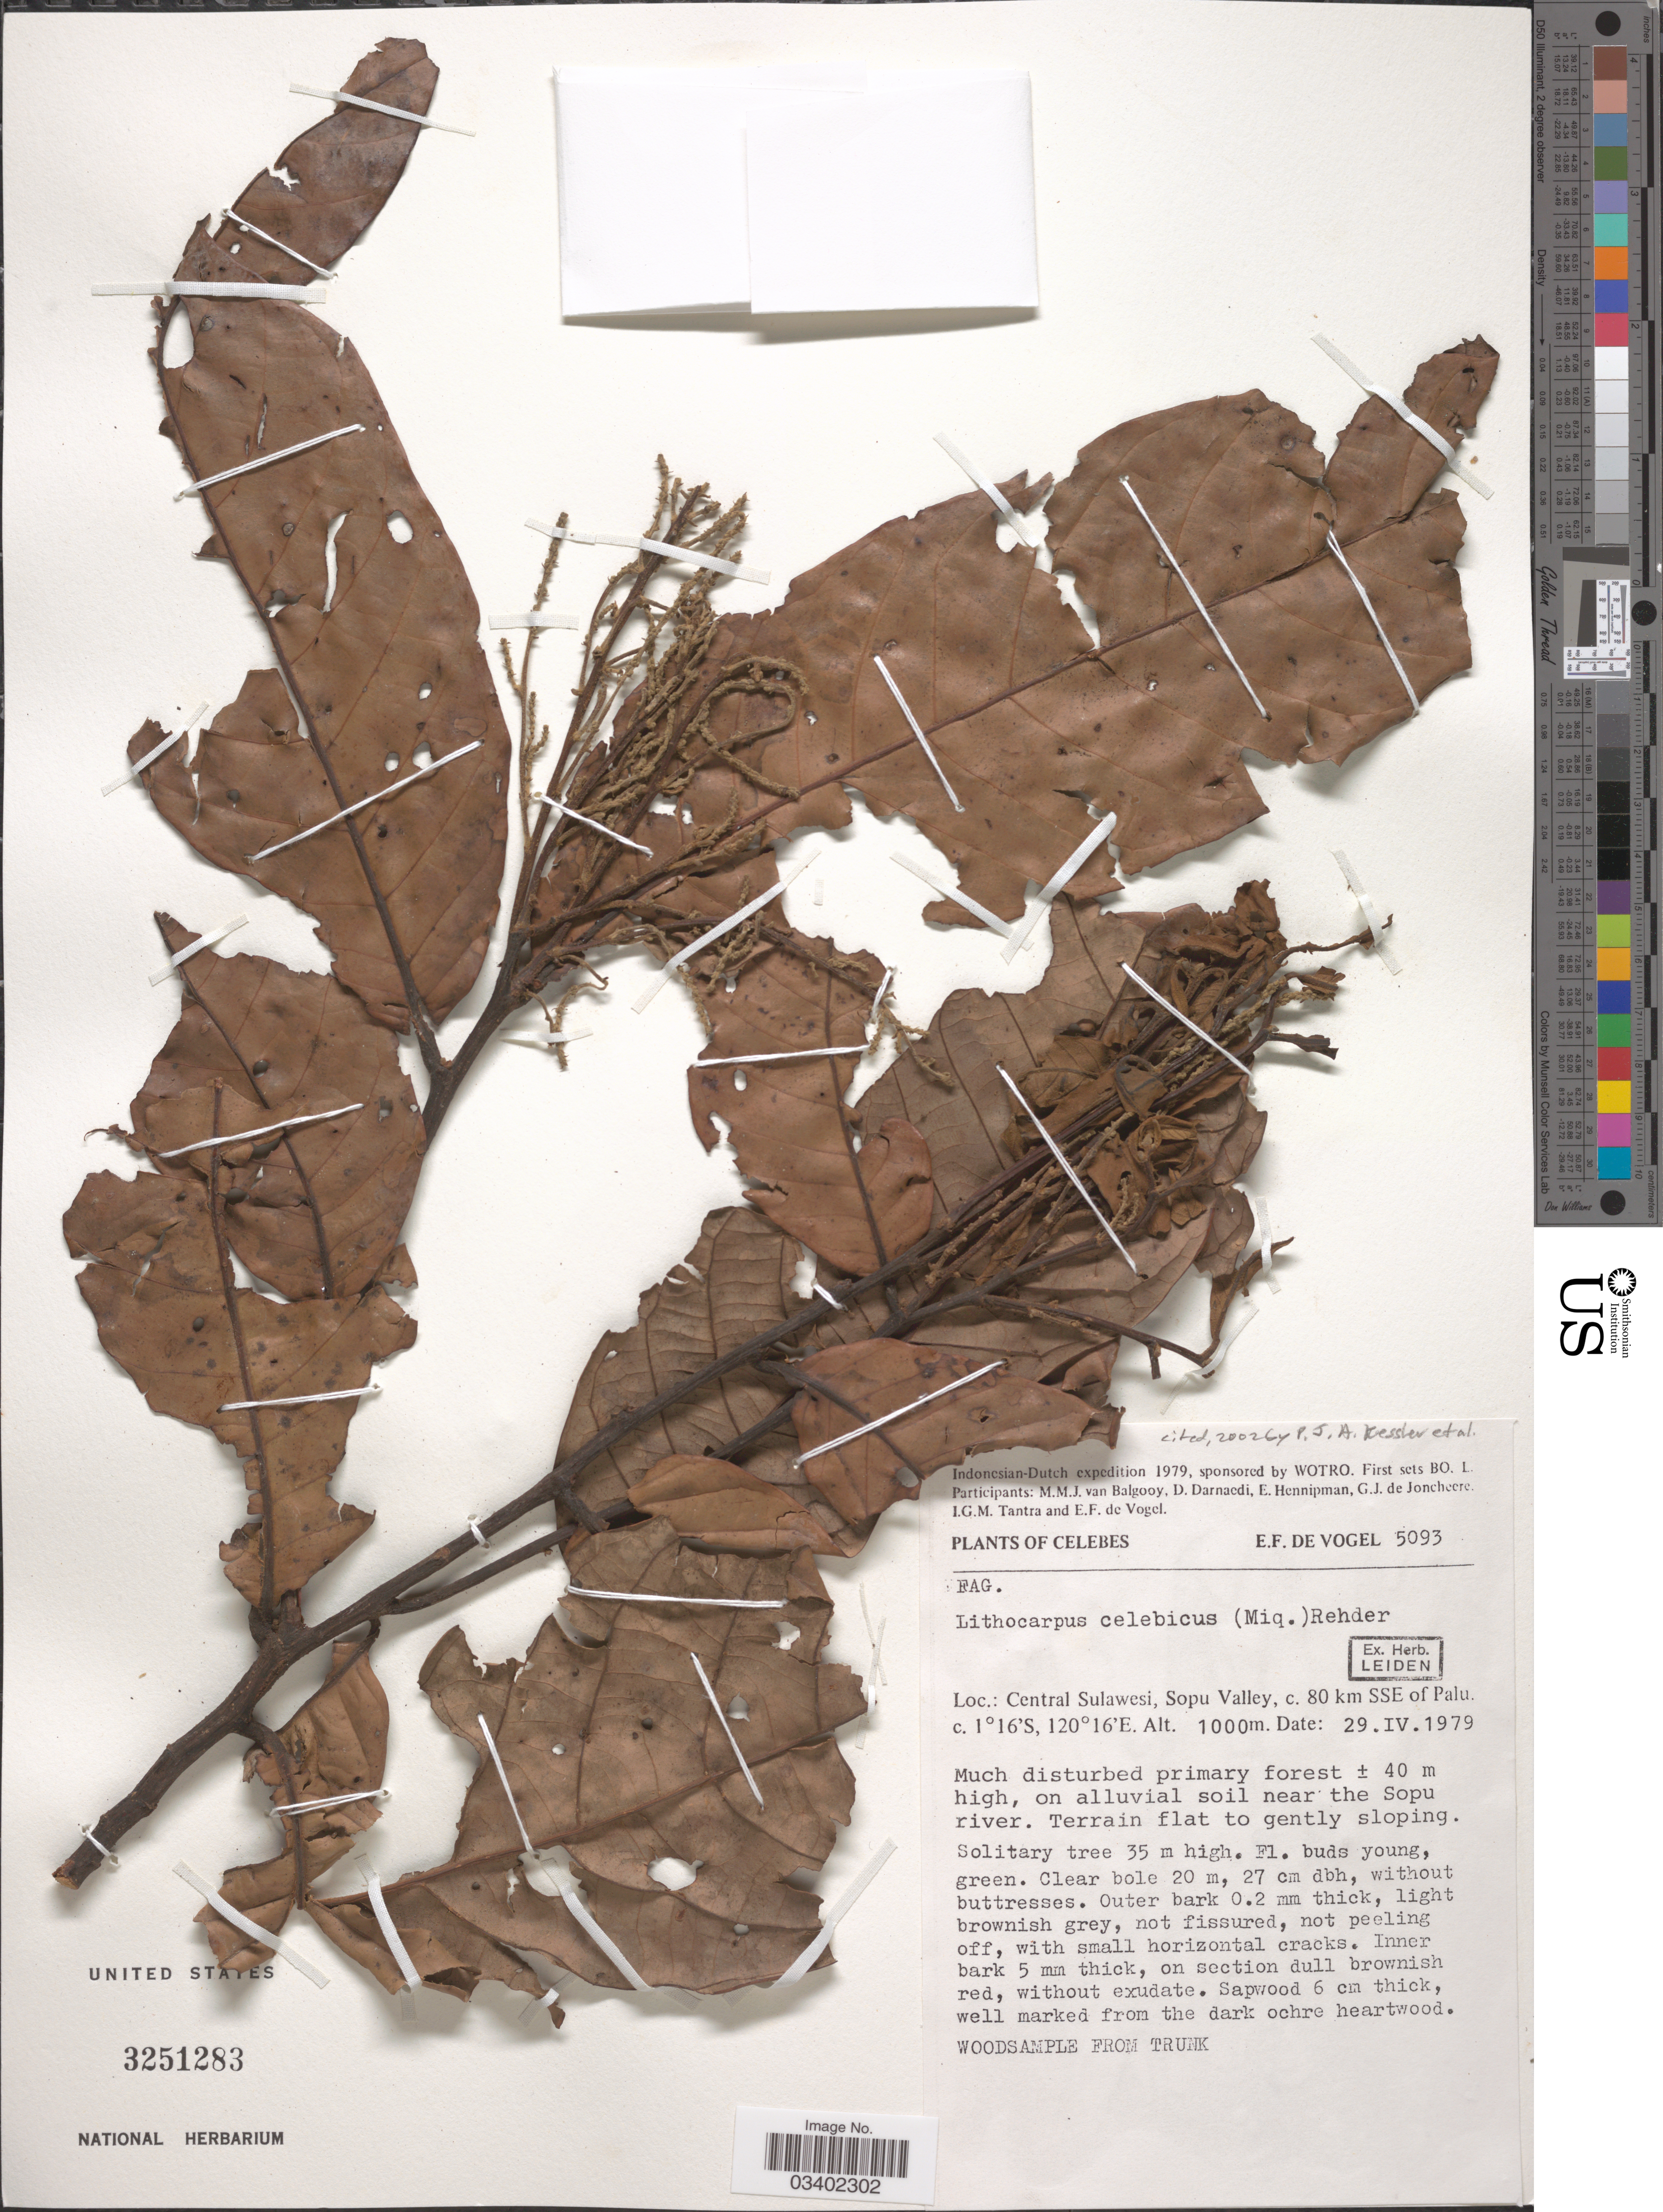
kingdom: Plantae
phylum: Tracheophyta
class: Magnoliopsida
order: Fagales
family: Fagaceae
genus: Lithocarpus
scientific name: Lithocarpus celebicus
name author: (Miq.) Rehder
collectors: E. F. de Vogel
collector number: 5093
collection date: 1979-04-29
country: Indonesia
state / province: Sulawesi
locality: Celebes. Central Sulawesi, Sopu Valley, c. 80 km SSE of Palu.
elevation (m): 1000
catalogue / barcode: US 3251283